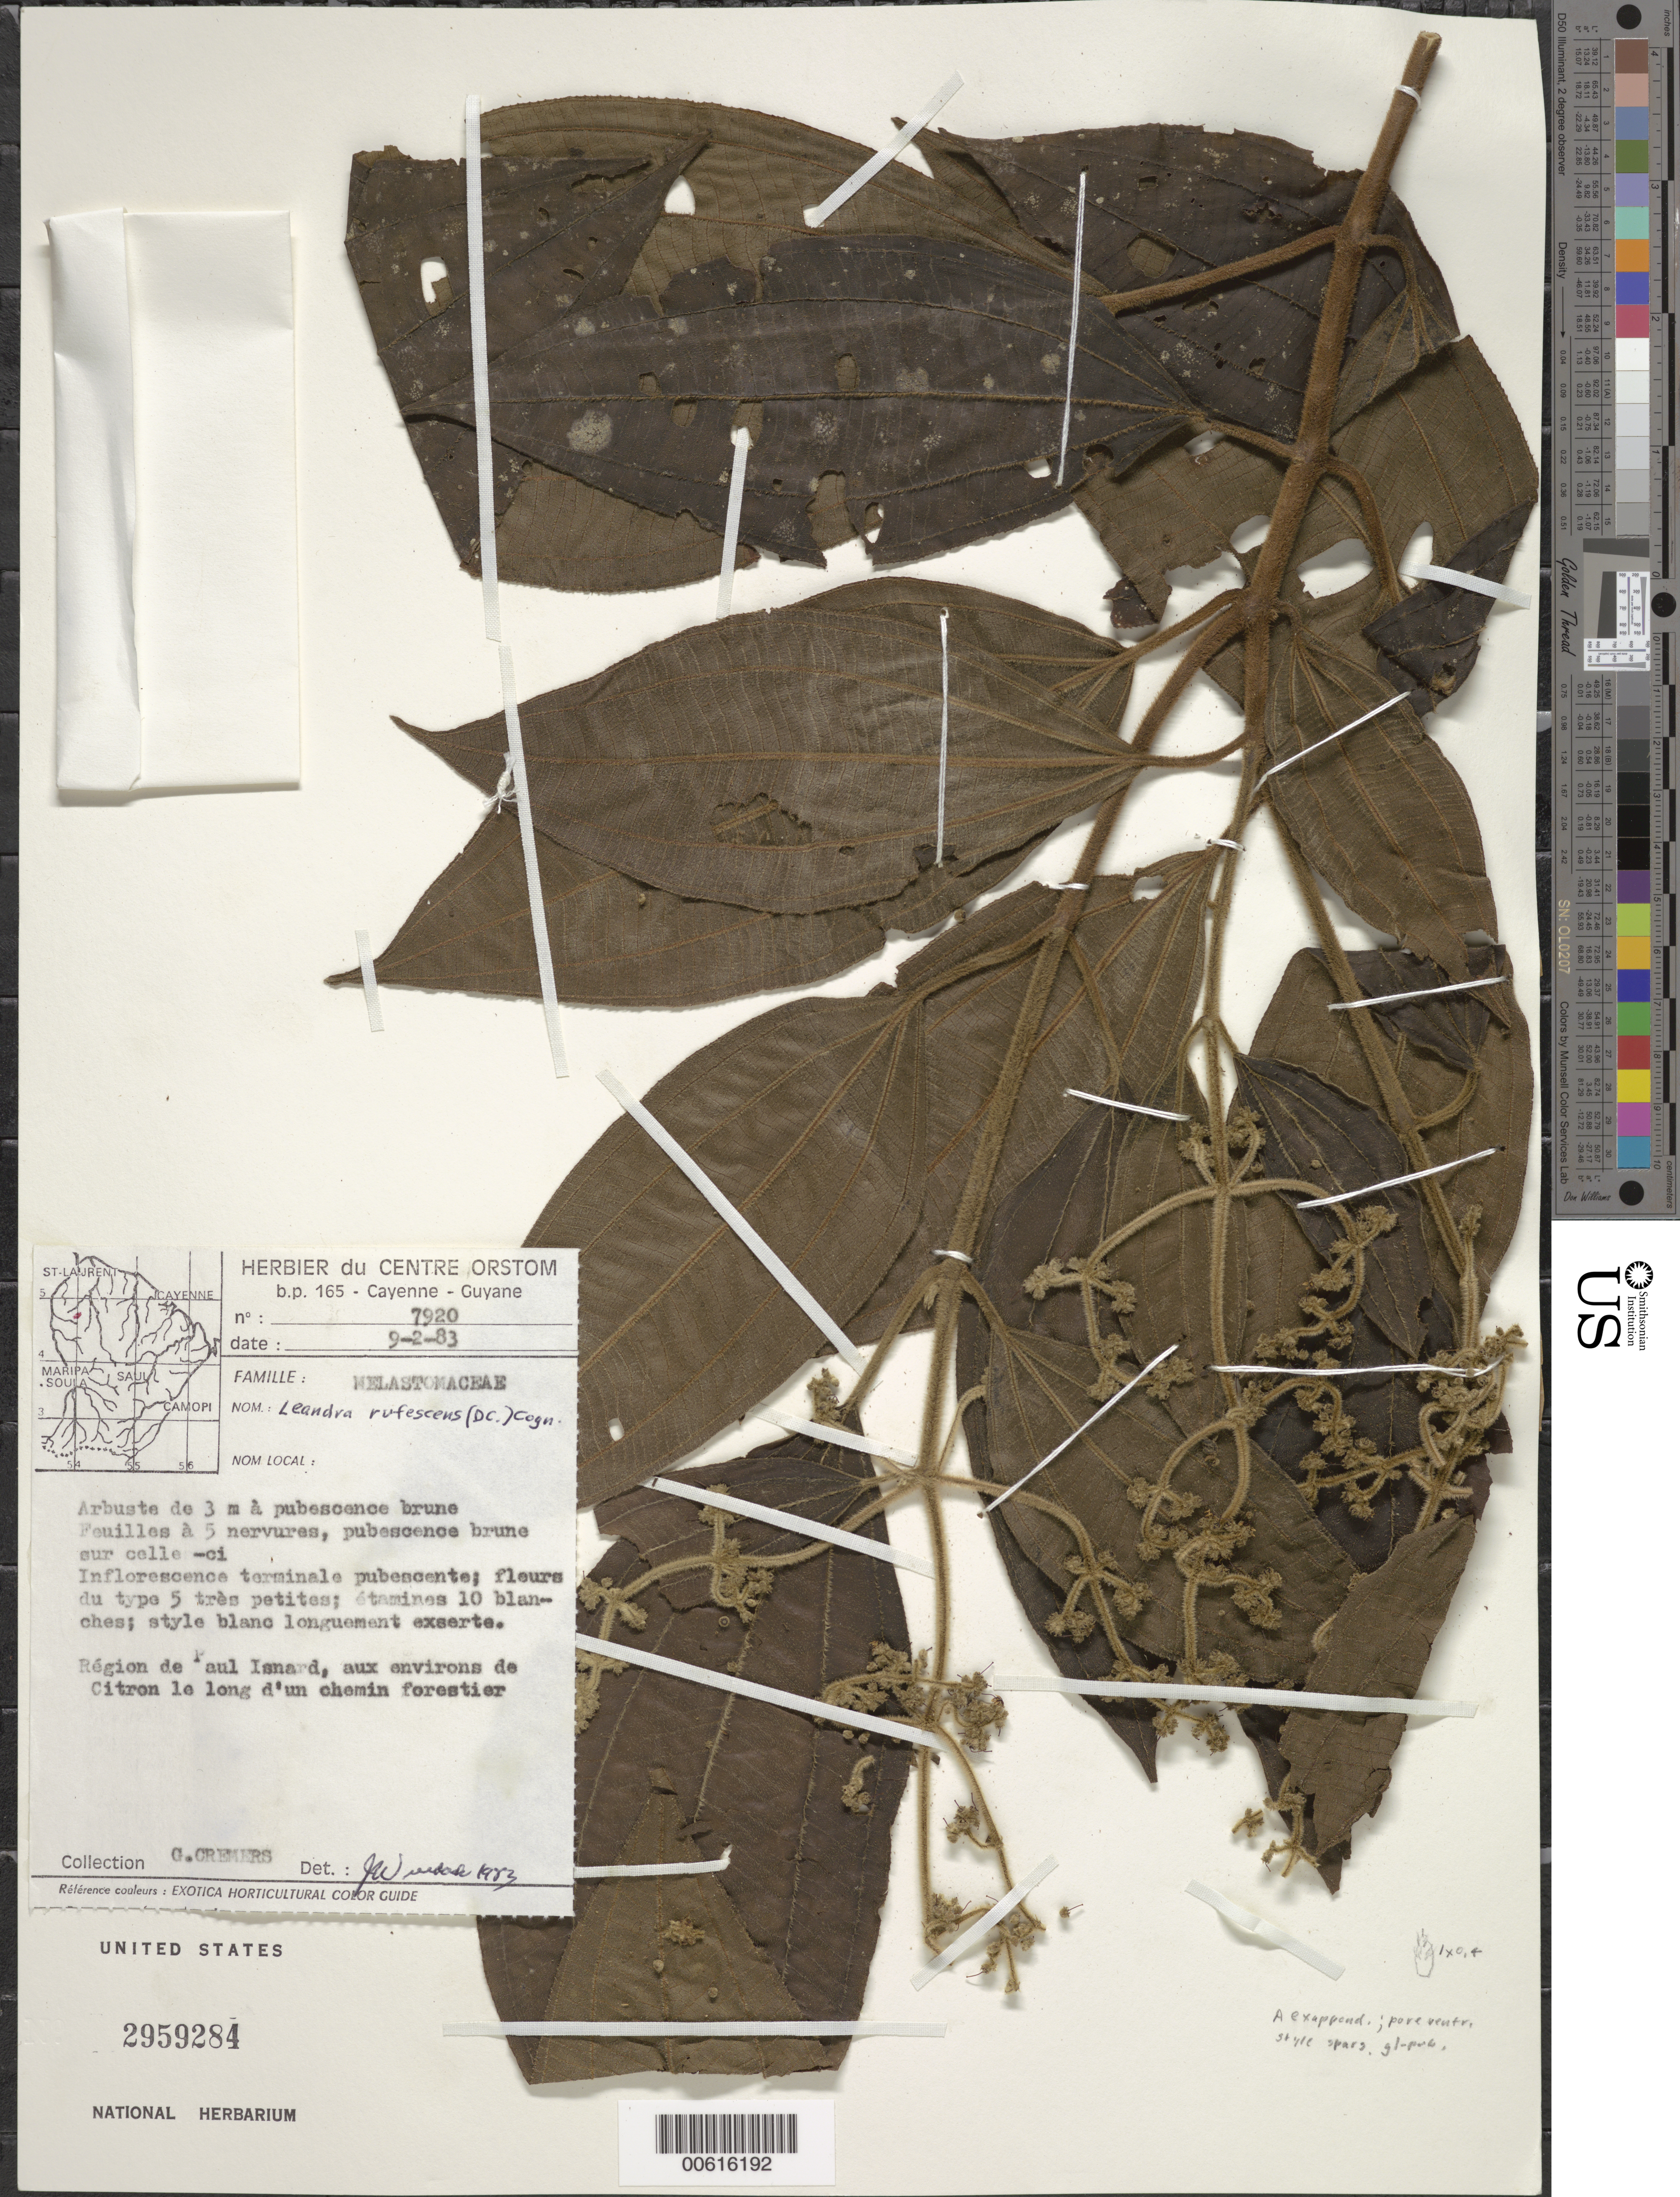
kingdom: Plantae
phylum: Tracheophyta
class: Magnoliopsida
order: Myrtales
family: Melastomataceae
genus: Leandra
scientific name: Leandra rufescens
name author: (DC.) Cogn.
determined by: Wurdack, John J., (US), US (UNITED STATES)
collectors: G. Cremers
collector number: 7920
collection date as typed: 9-Feb-83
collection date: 1983-02-09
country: French Guiana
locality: Paul Isnard région, env. de Citron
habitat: Le long d'un chemin forestier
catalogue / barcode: US 2959284